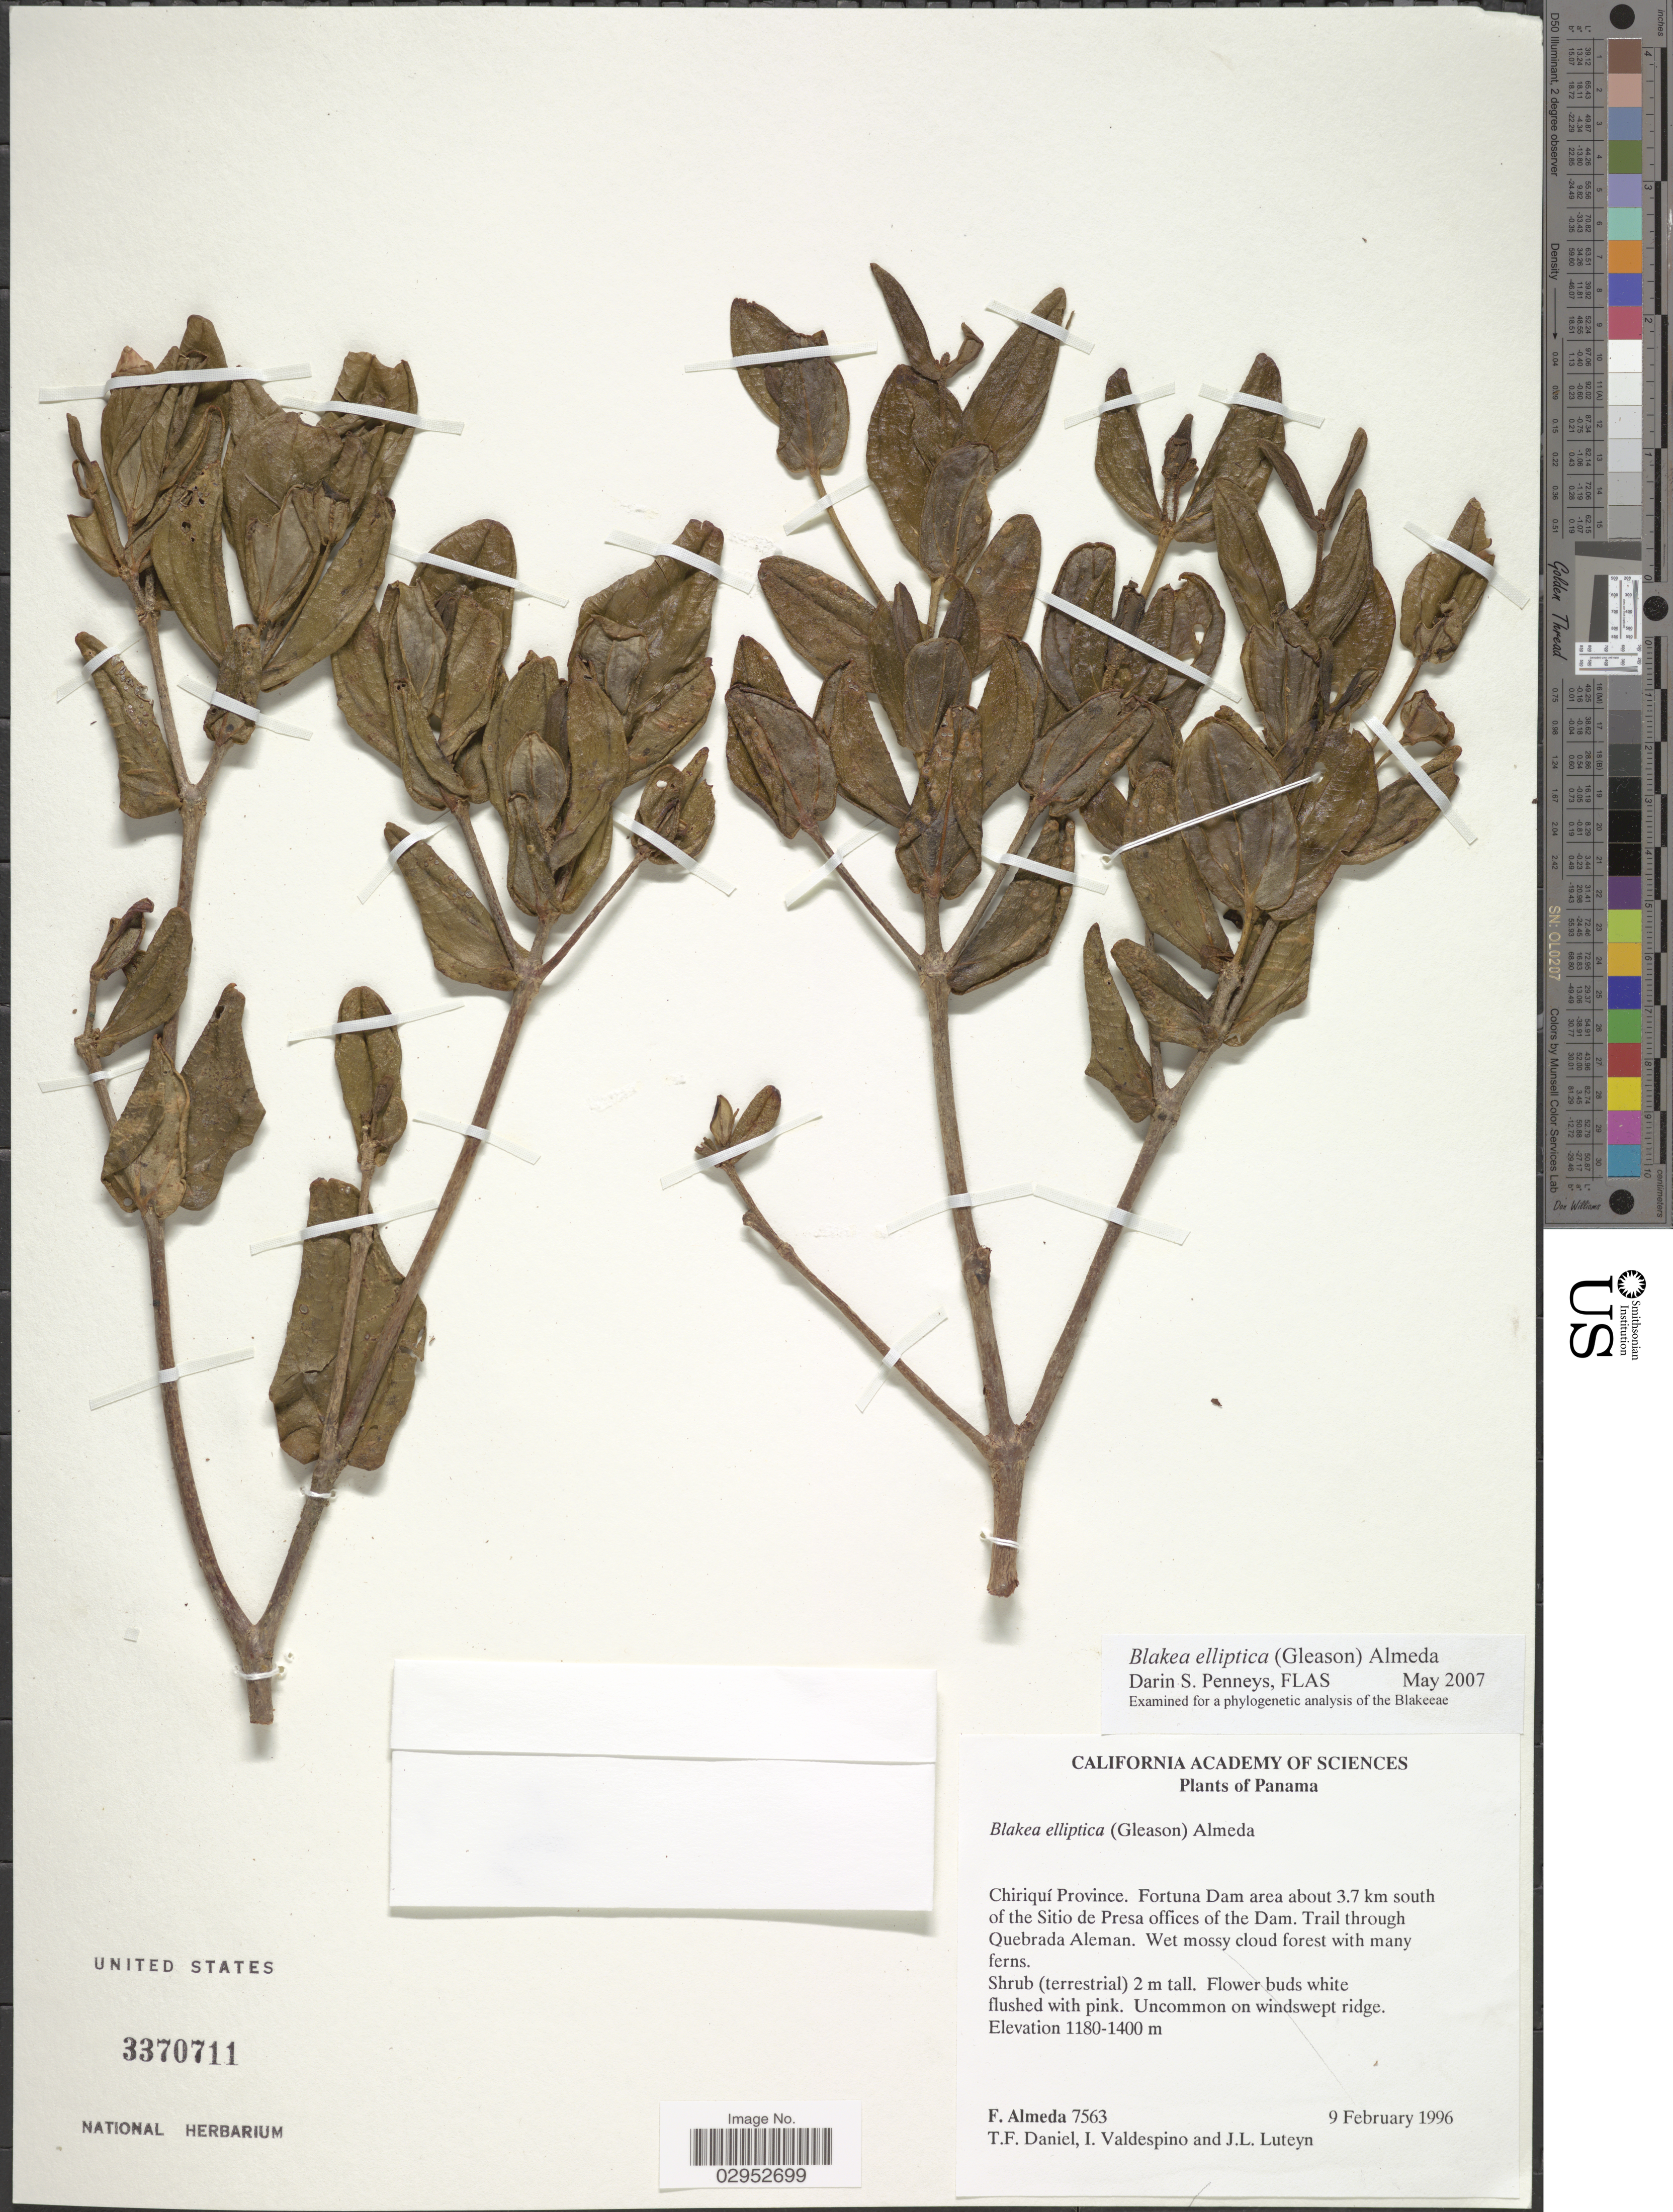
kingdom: Plantae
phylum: Tracheophyta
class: Magnoliopsida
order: Myrtales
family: Melastomataceae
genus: Blakea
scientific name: Blakea elliptica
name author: (Gleason) Almeda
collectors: F. Almeda, T. F. Daniel, I. Valdespino & J. Luteyn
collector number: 7563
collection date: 1996-02-09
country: Panama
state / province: Chiriqui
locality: Chiriquí Province. Fortuna Dam area about 3.7 km south of the Sitio de Presa offices of the Dam. Trail through Quebrada Aleman.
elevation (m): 1180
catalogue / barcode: US 3370711